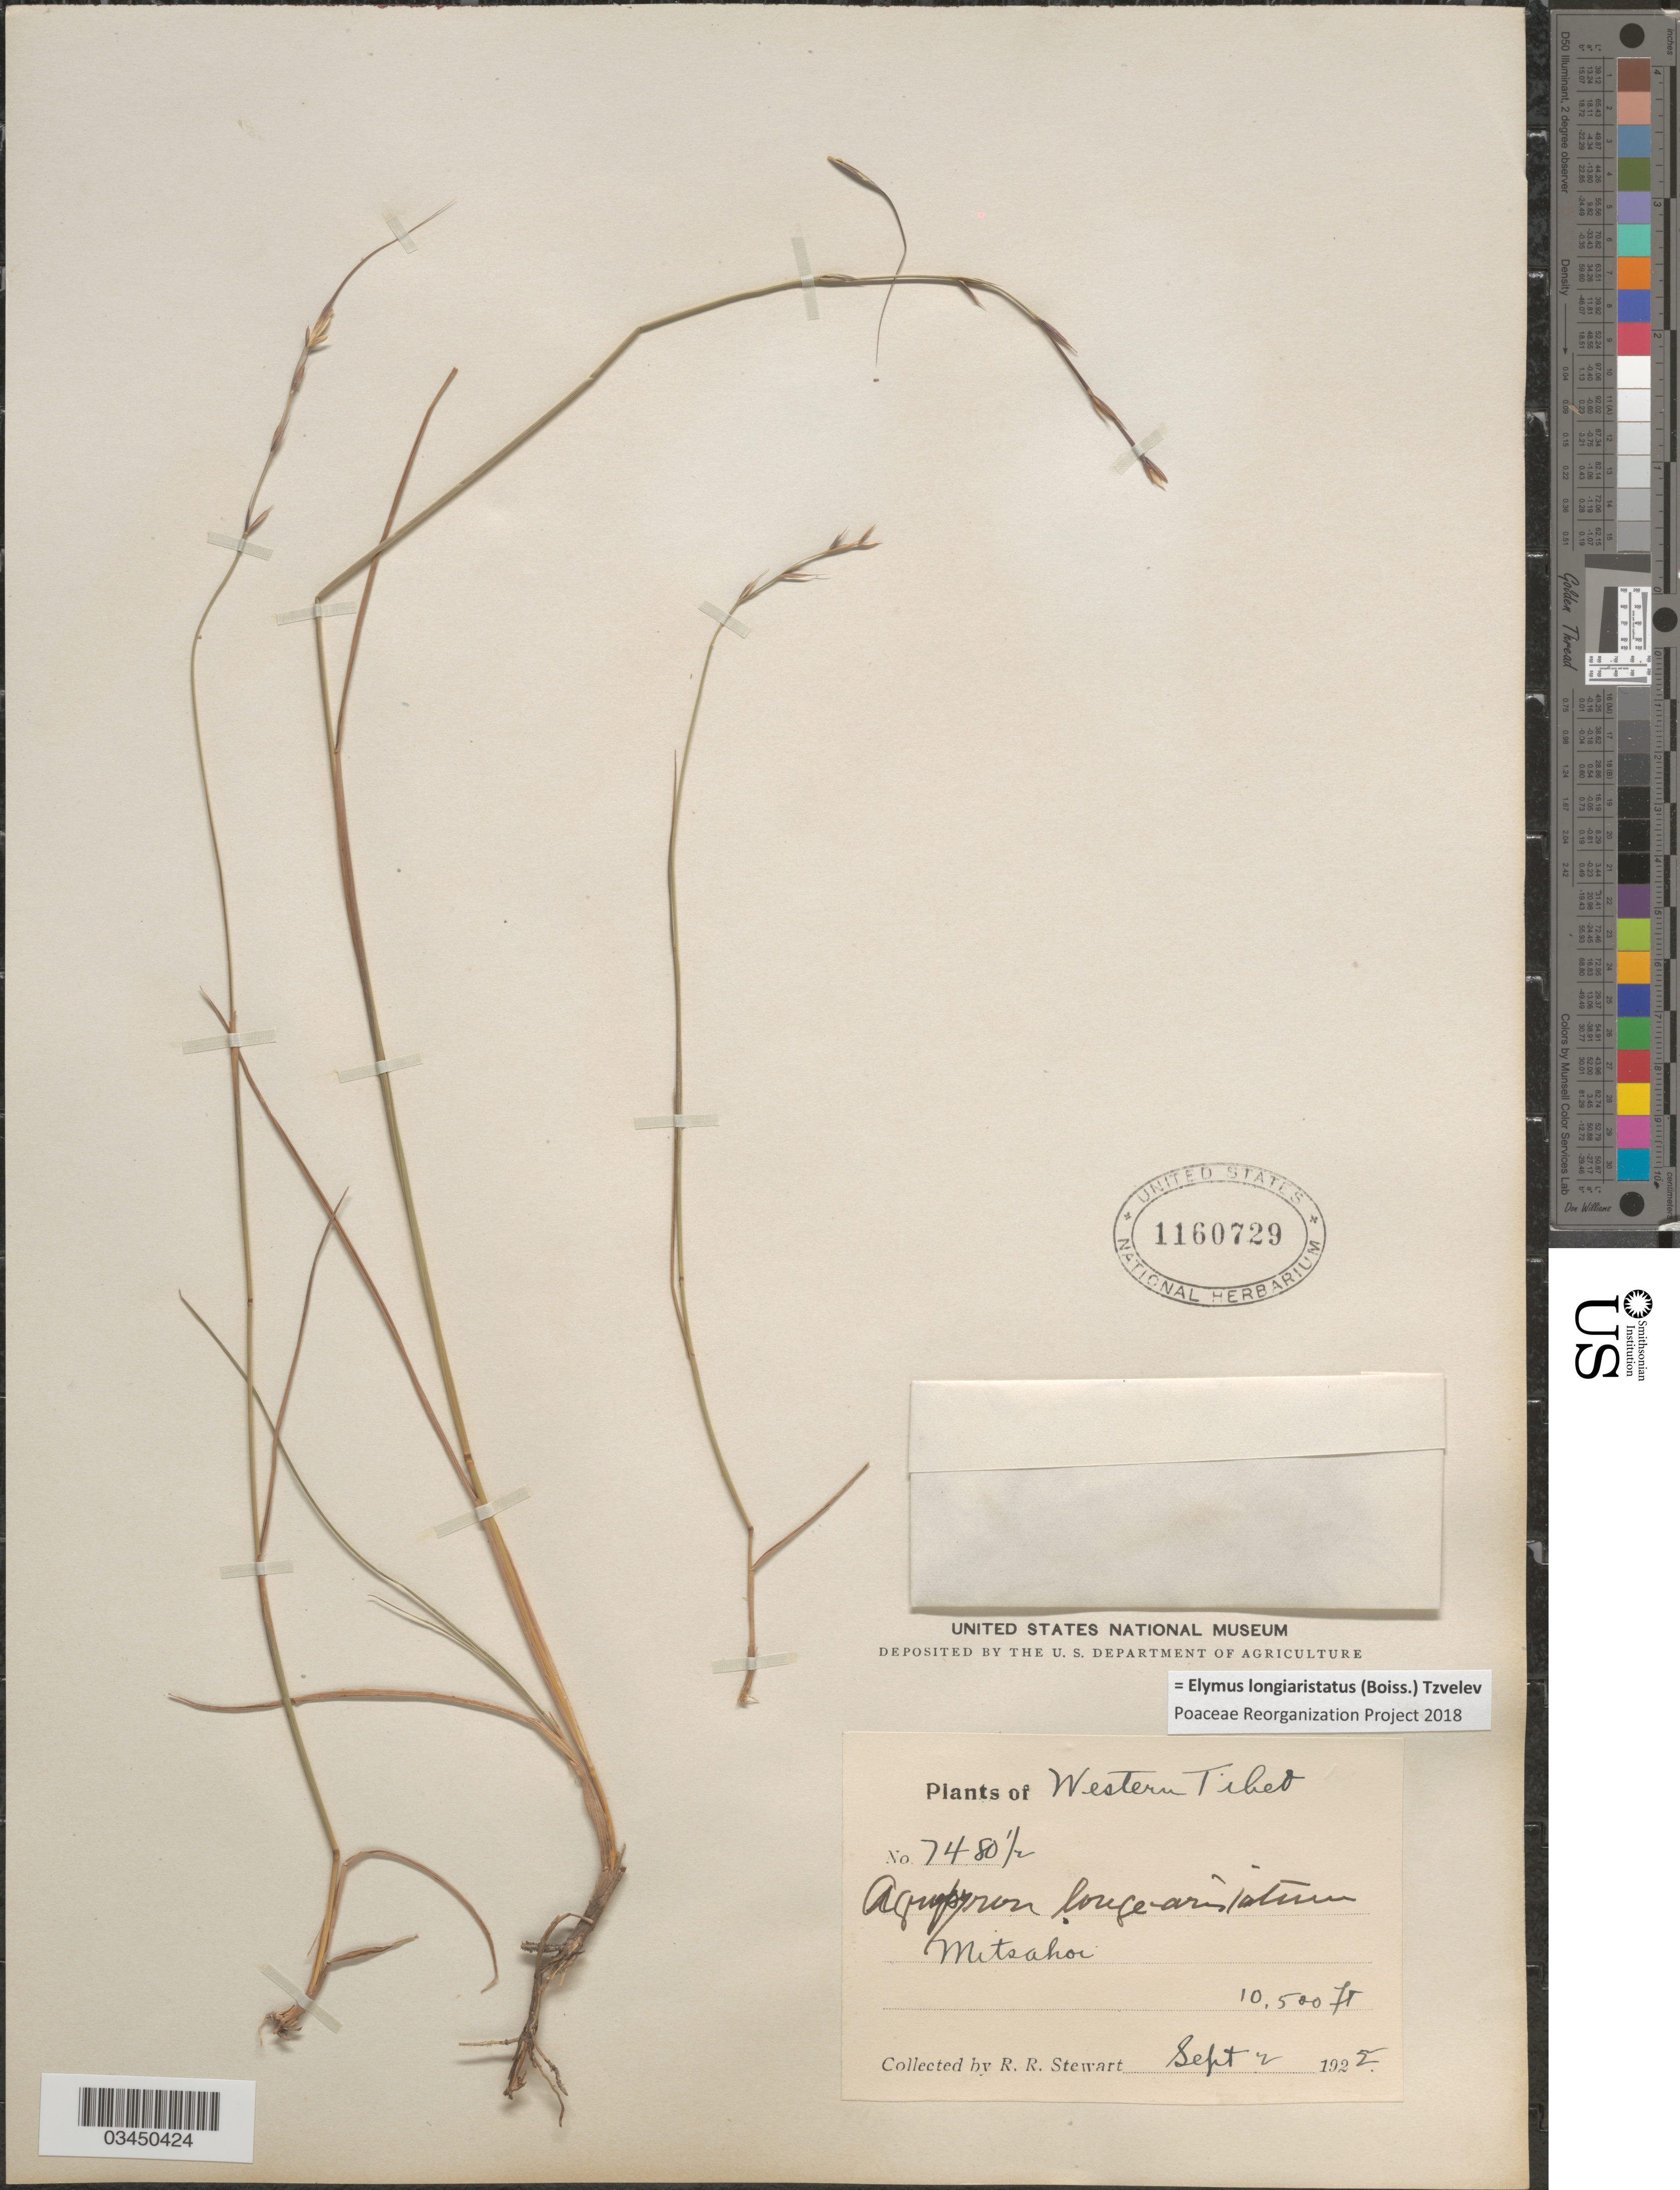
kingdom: Plantae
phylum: Tracheophyta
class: Liliopsida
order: Poales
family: Poaceae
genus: Elymus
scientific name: Elymus longiaristatus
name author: (Boiss.) Tzvelev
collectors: R. Stewart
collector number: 7480½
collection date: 1922-09-02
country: China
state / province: Xizang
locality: Western Tibet. Mitsahoi [interpreted].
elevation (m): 3200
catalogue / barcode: US 1160729